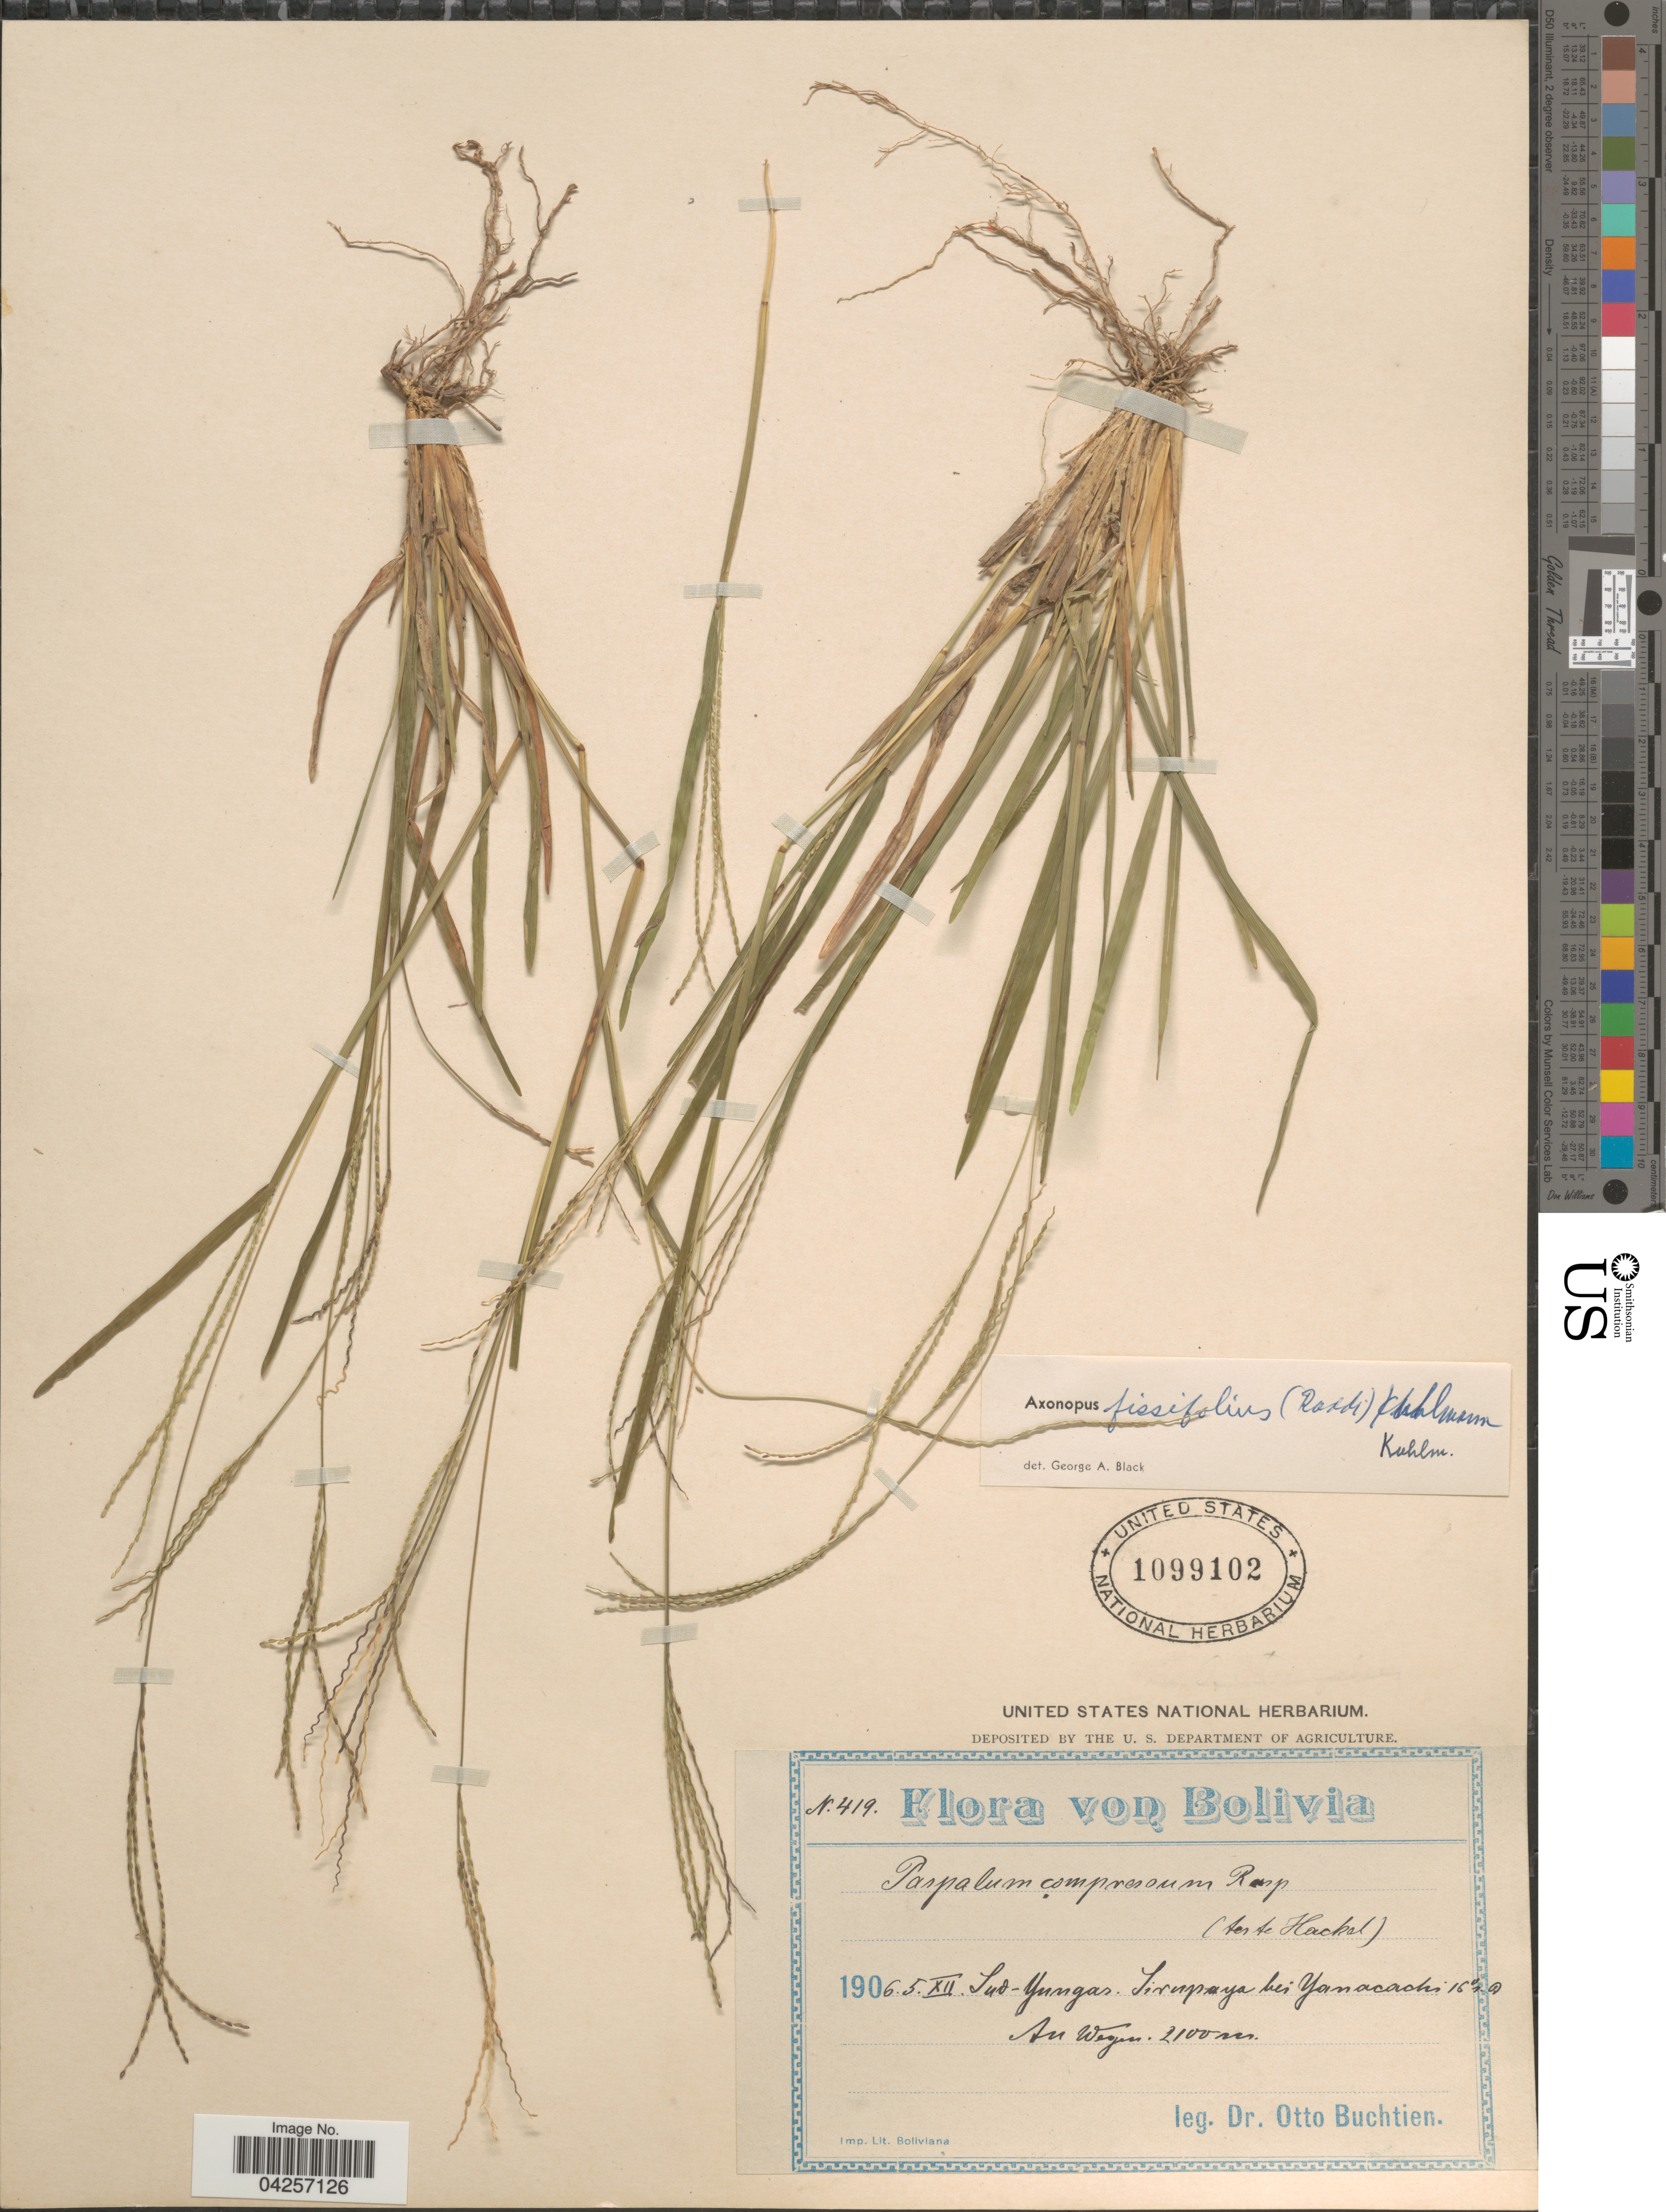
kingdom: Plantae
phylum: Tracheophyta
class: Liliopsida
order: Poales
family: Poaceae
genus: Axonopus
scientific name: Axonopus fissifolius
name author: (Raddi) Kuhlm.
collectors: O. Buchtien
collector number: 419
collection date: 1906-12-05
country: Bolivia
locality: Sud-Yungas. Sirapaya bei Yanacachi 16° s. Br.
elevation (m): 2100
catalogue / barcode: US 1099102